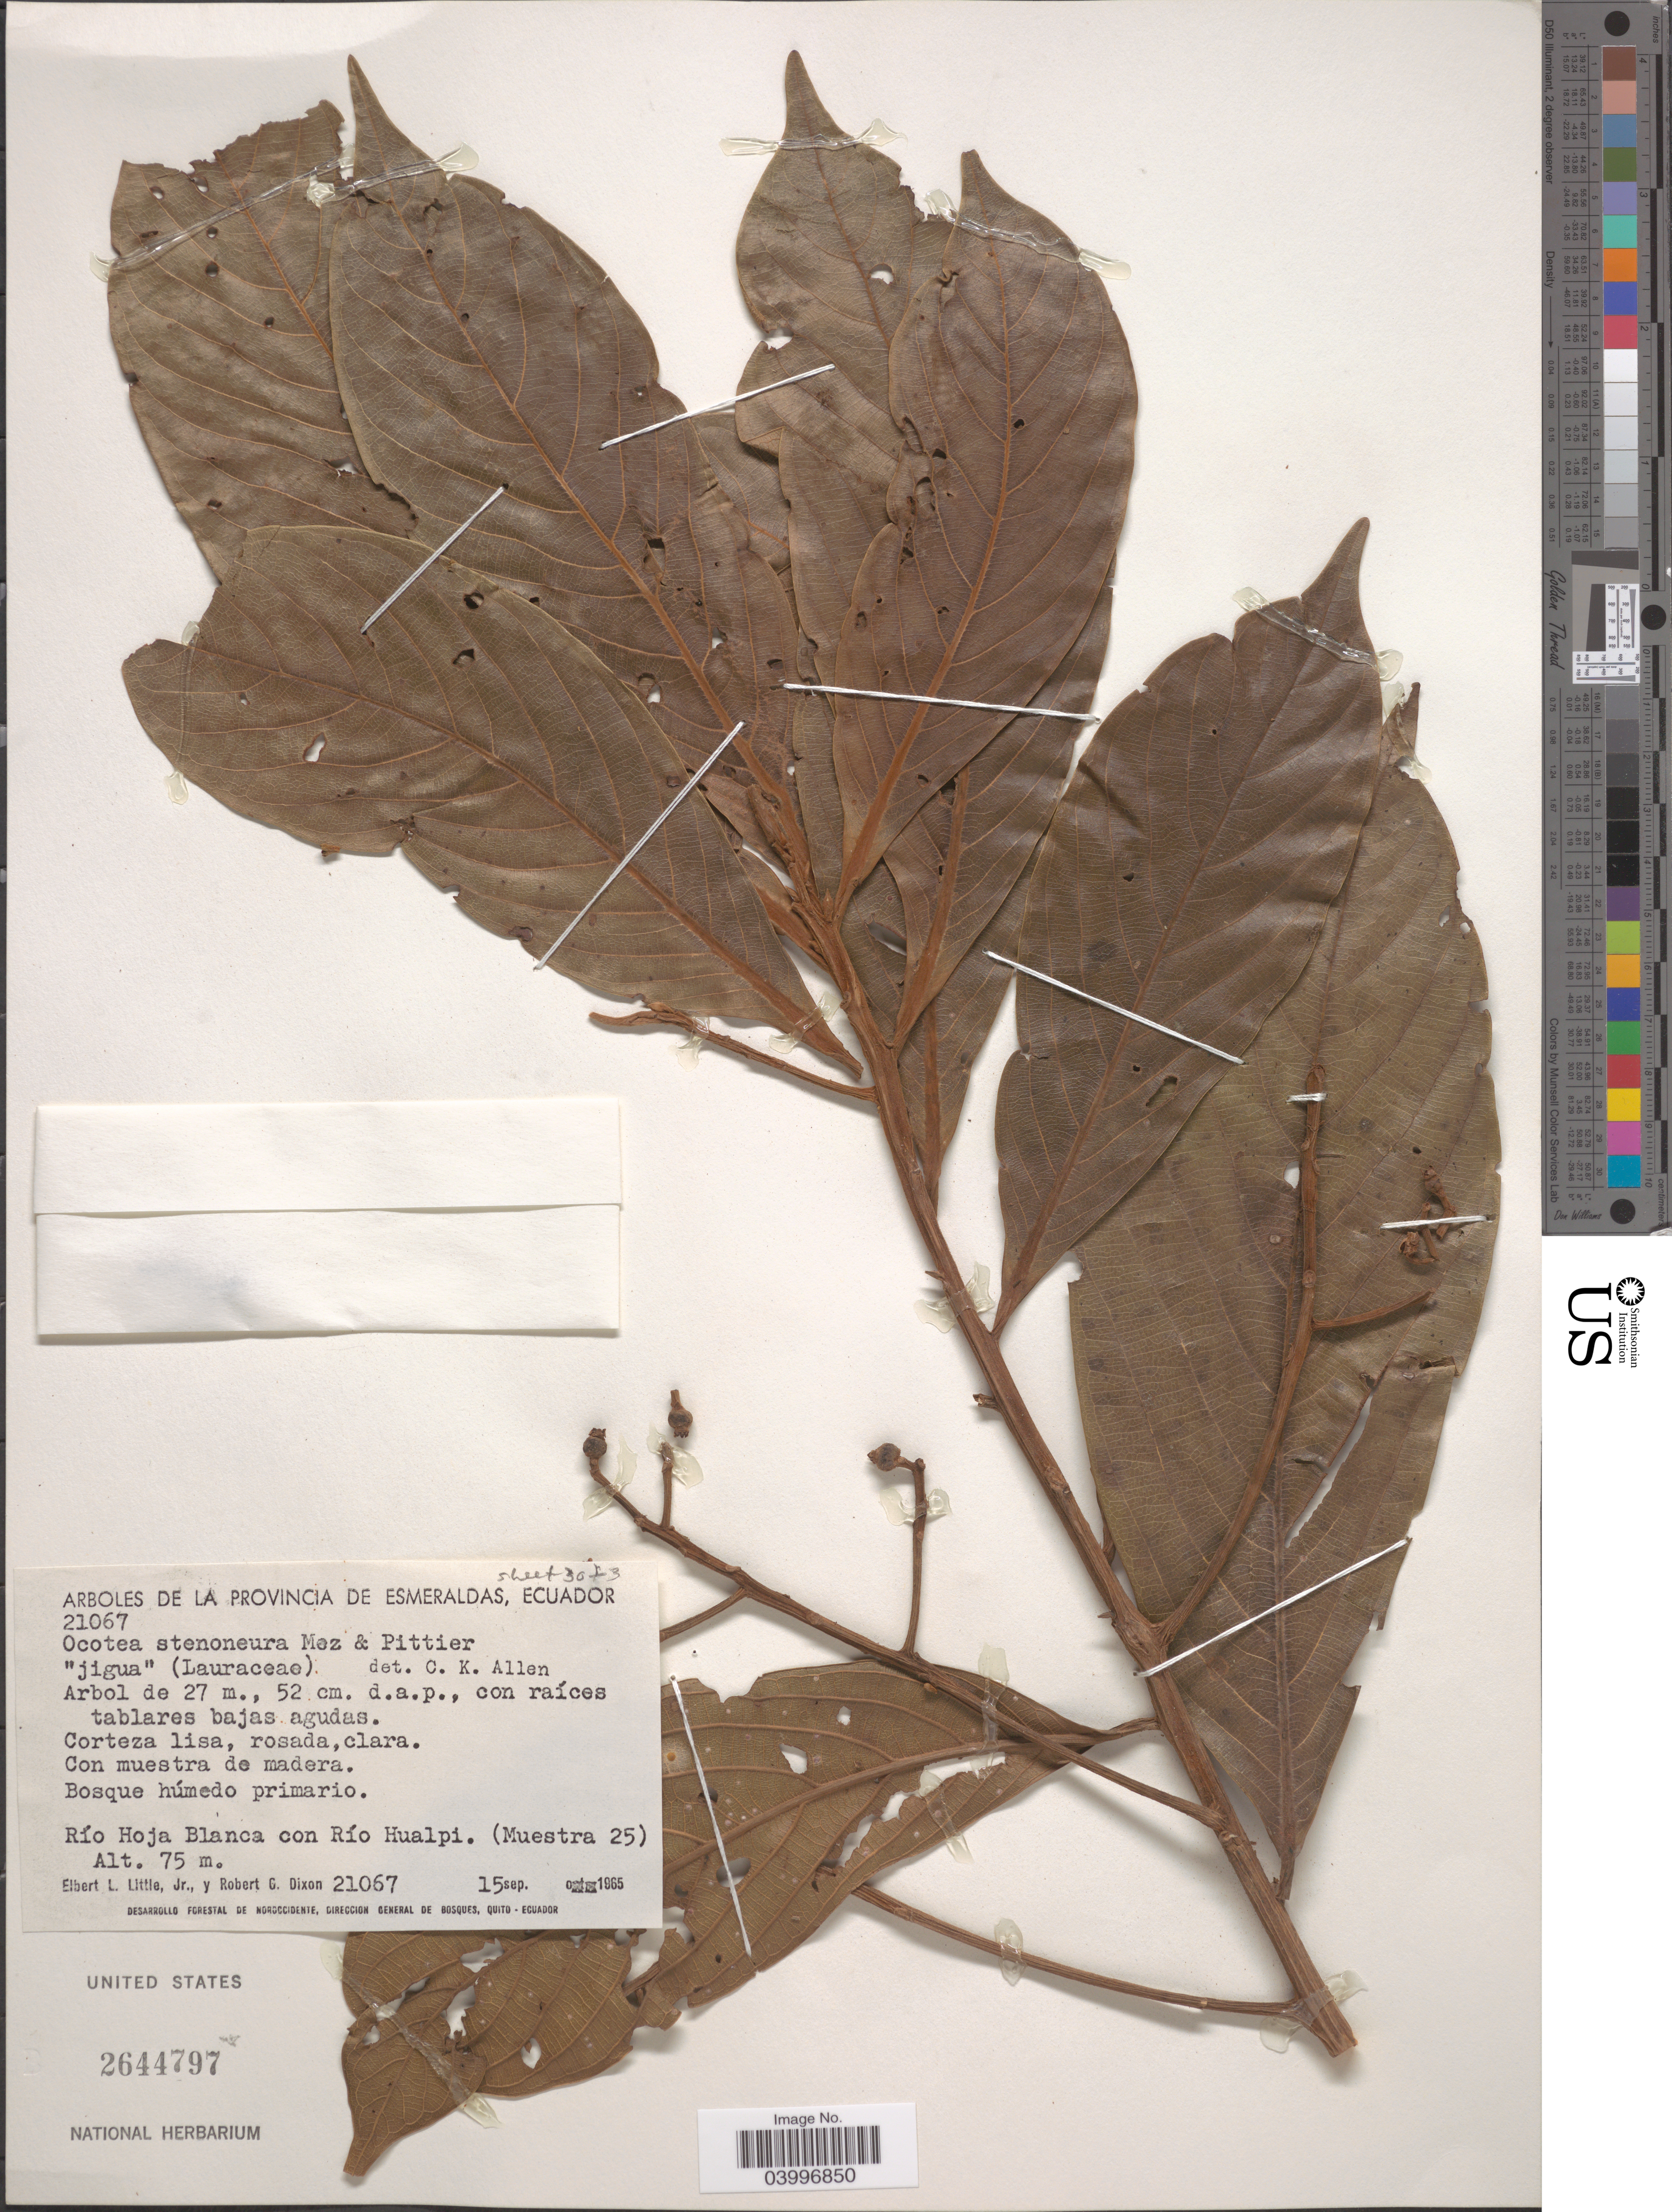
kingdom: Plantae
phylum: Tracheophyta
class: Magnoliopsida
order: Laurales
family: Lauraceae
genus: Ocotea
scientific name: Ocotea stenoneura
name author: Mez & Pittier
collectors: E. L. Little & R. G. Dixon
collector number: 21067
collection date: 1965-09-15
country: Ecuador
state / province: Esmeraldas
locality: Río Hoja Blanca con Río Hualpi. (Muestra 25).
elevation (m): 75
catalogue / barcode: US 2644797